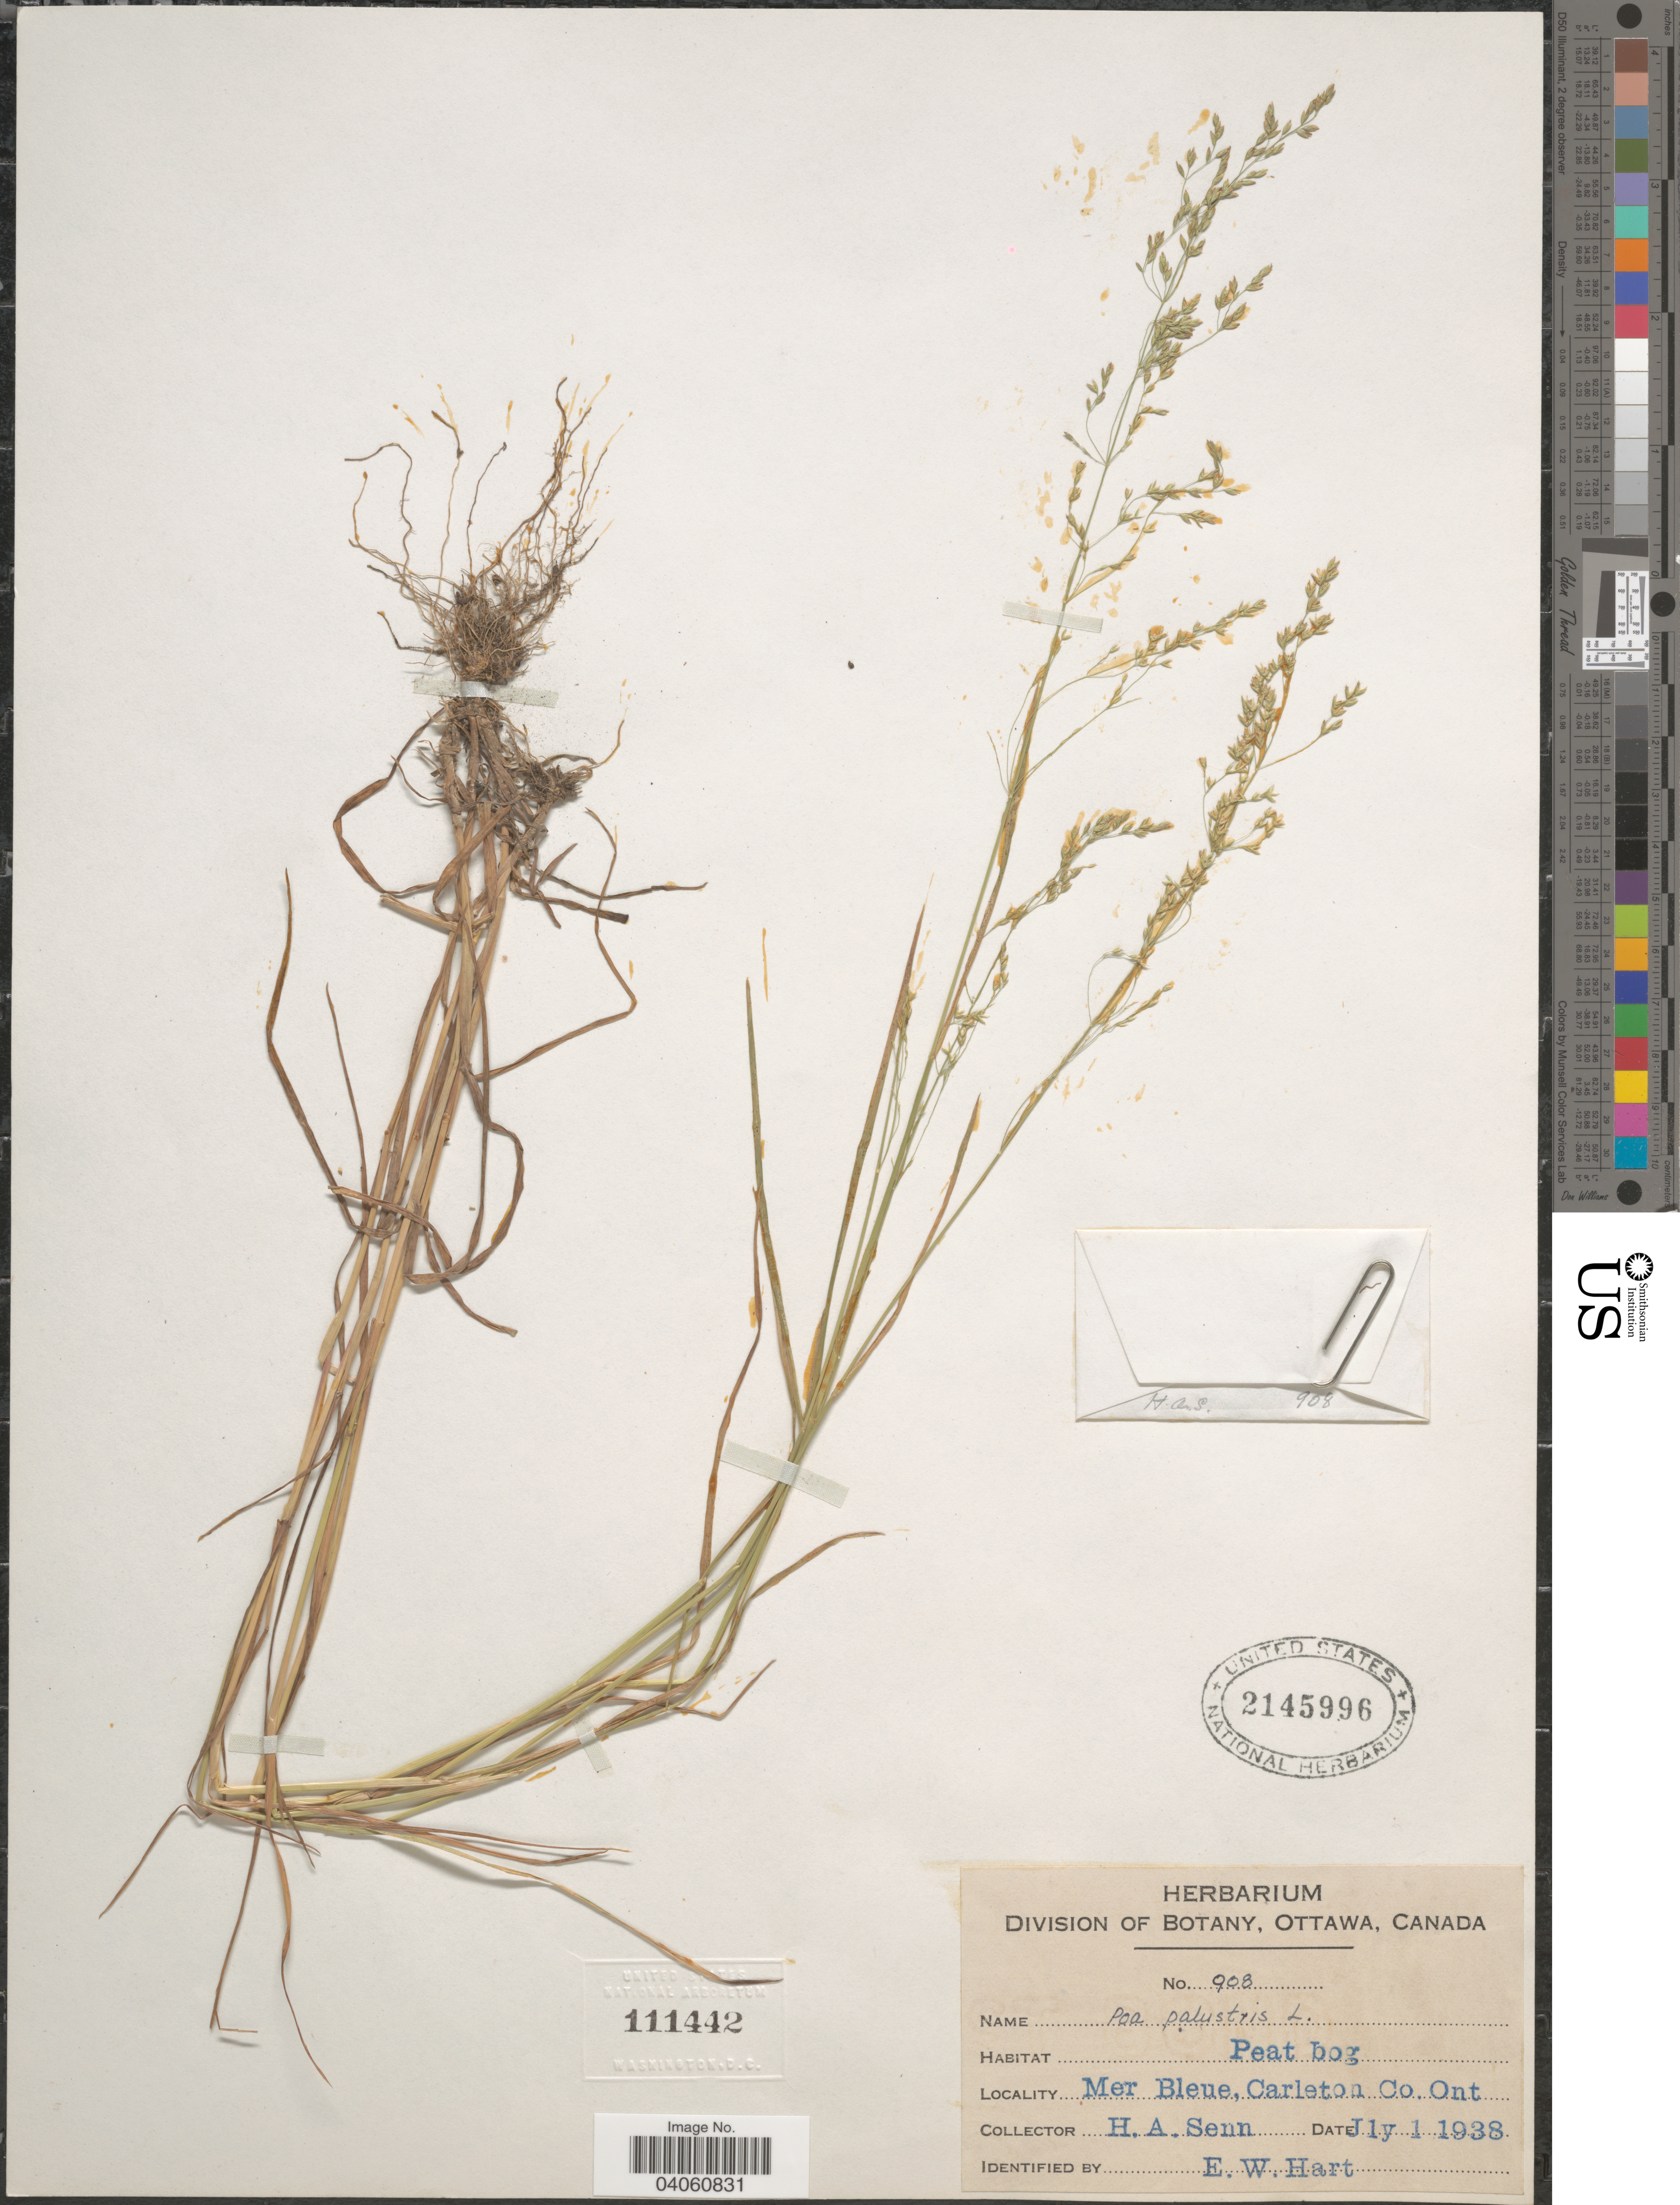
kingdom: Plantae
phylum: Tracheophyta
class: Liliopsida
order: Poales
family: Poaceae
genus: Poa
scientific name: Poa palustris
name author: L.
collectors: H. Senn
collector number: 908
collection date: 1938-07-01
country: Canada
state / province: Ontario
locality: Mer Bleue, Carleton Co.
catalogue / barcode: US 2145996